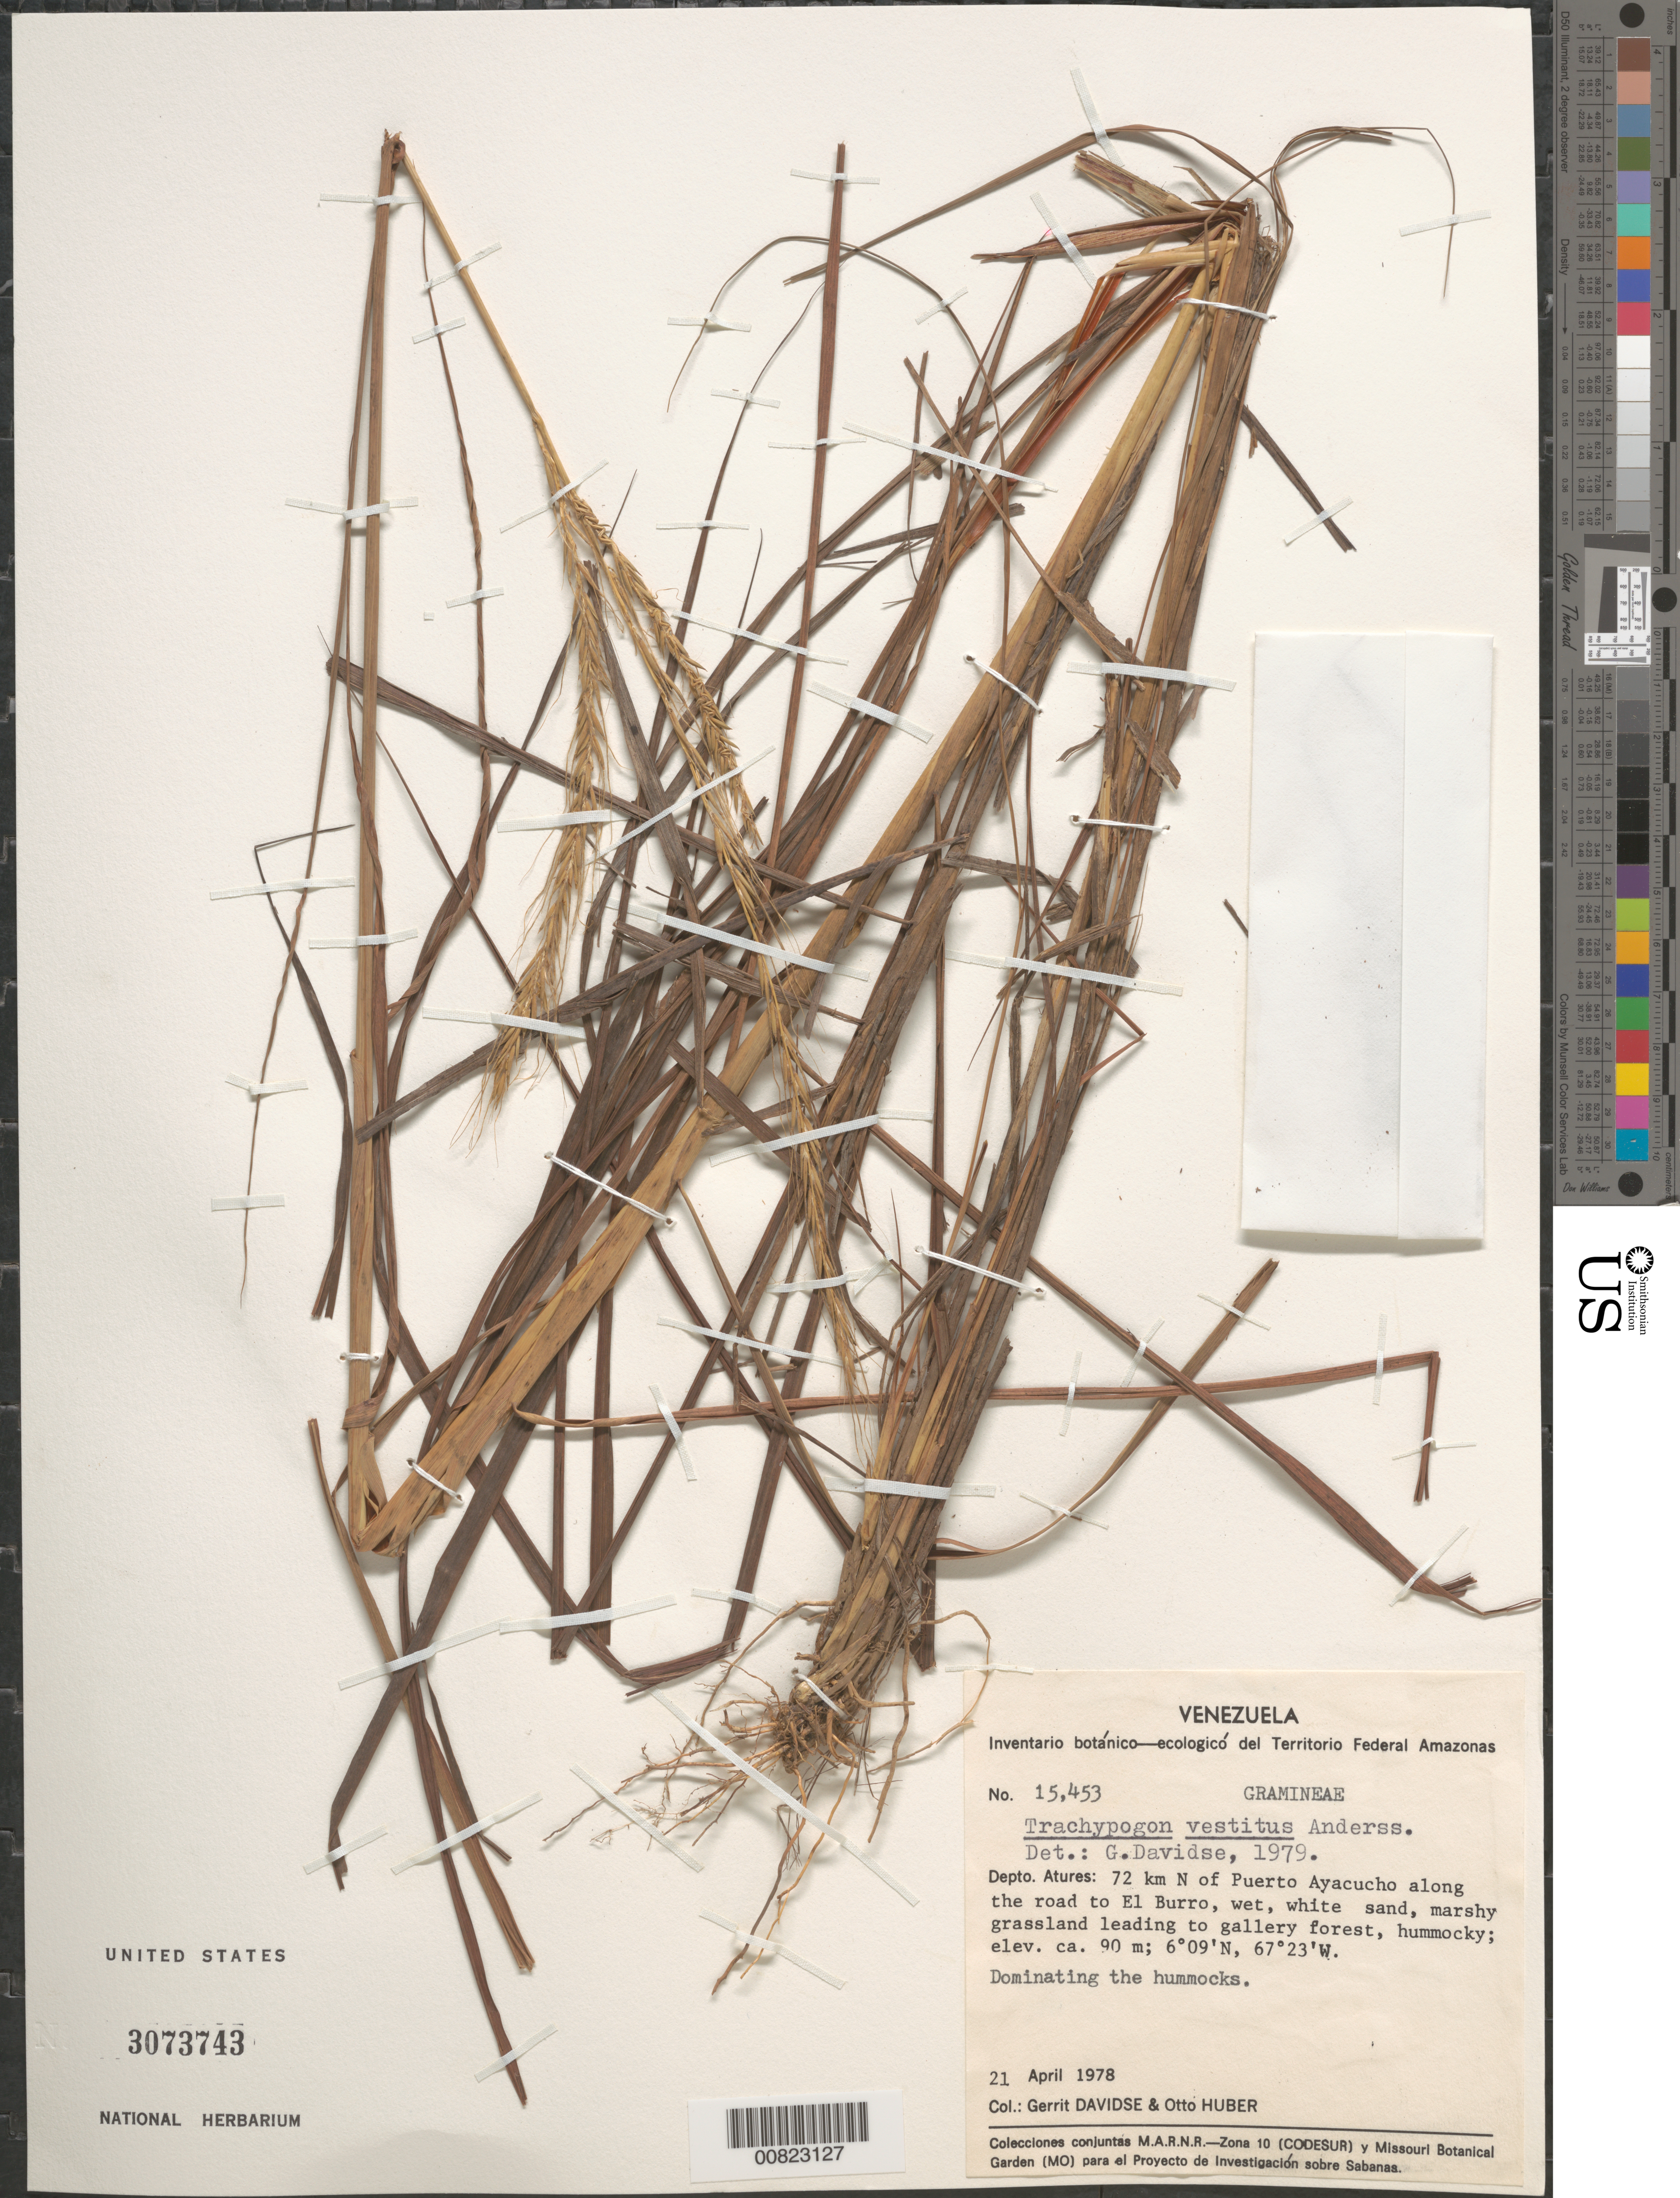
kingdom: Plantae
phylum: Tracheophyta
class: Liliopsida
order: Poales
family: Poaceae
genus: Trachypogon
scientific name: Trachypogon vestitus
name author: L. Andersson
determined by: Davidse, Gerrit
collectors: G. Davidse & O. Huber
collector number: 15453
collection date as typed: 21-Apr-78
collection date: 1978-04-21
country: Venezuela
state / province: Amazonas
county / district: Atures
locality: Puerto Ayacucho, 72 km N of on road to El Burro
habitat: Wet, white sand, marshy grassland leading to gallery forest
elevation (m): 90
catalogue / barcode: US 3073743